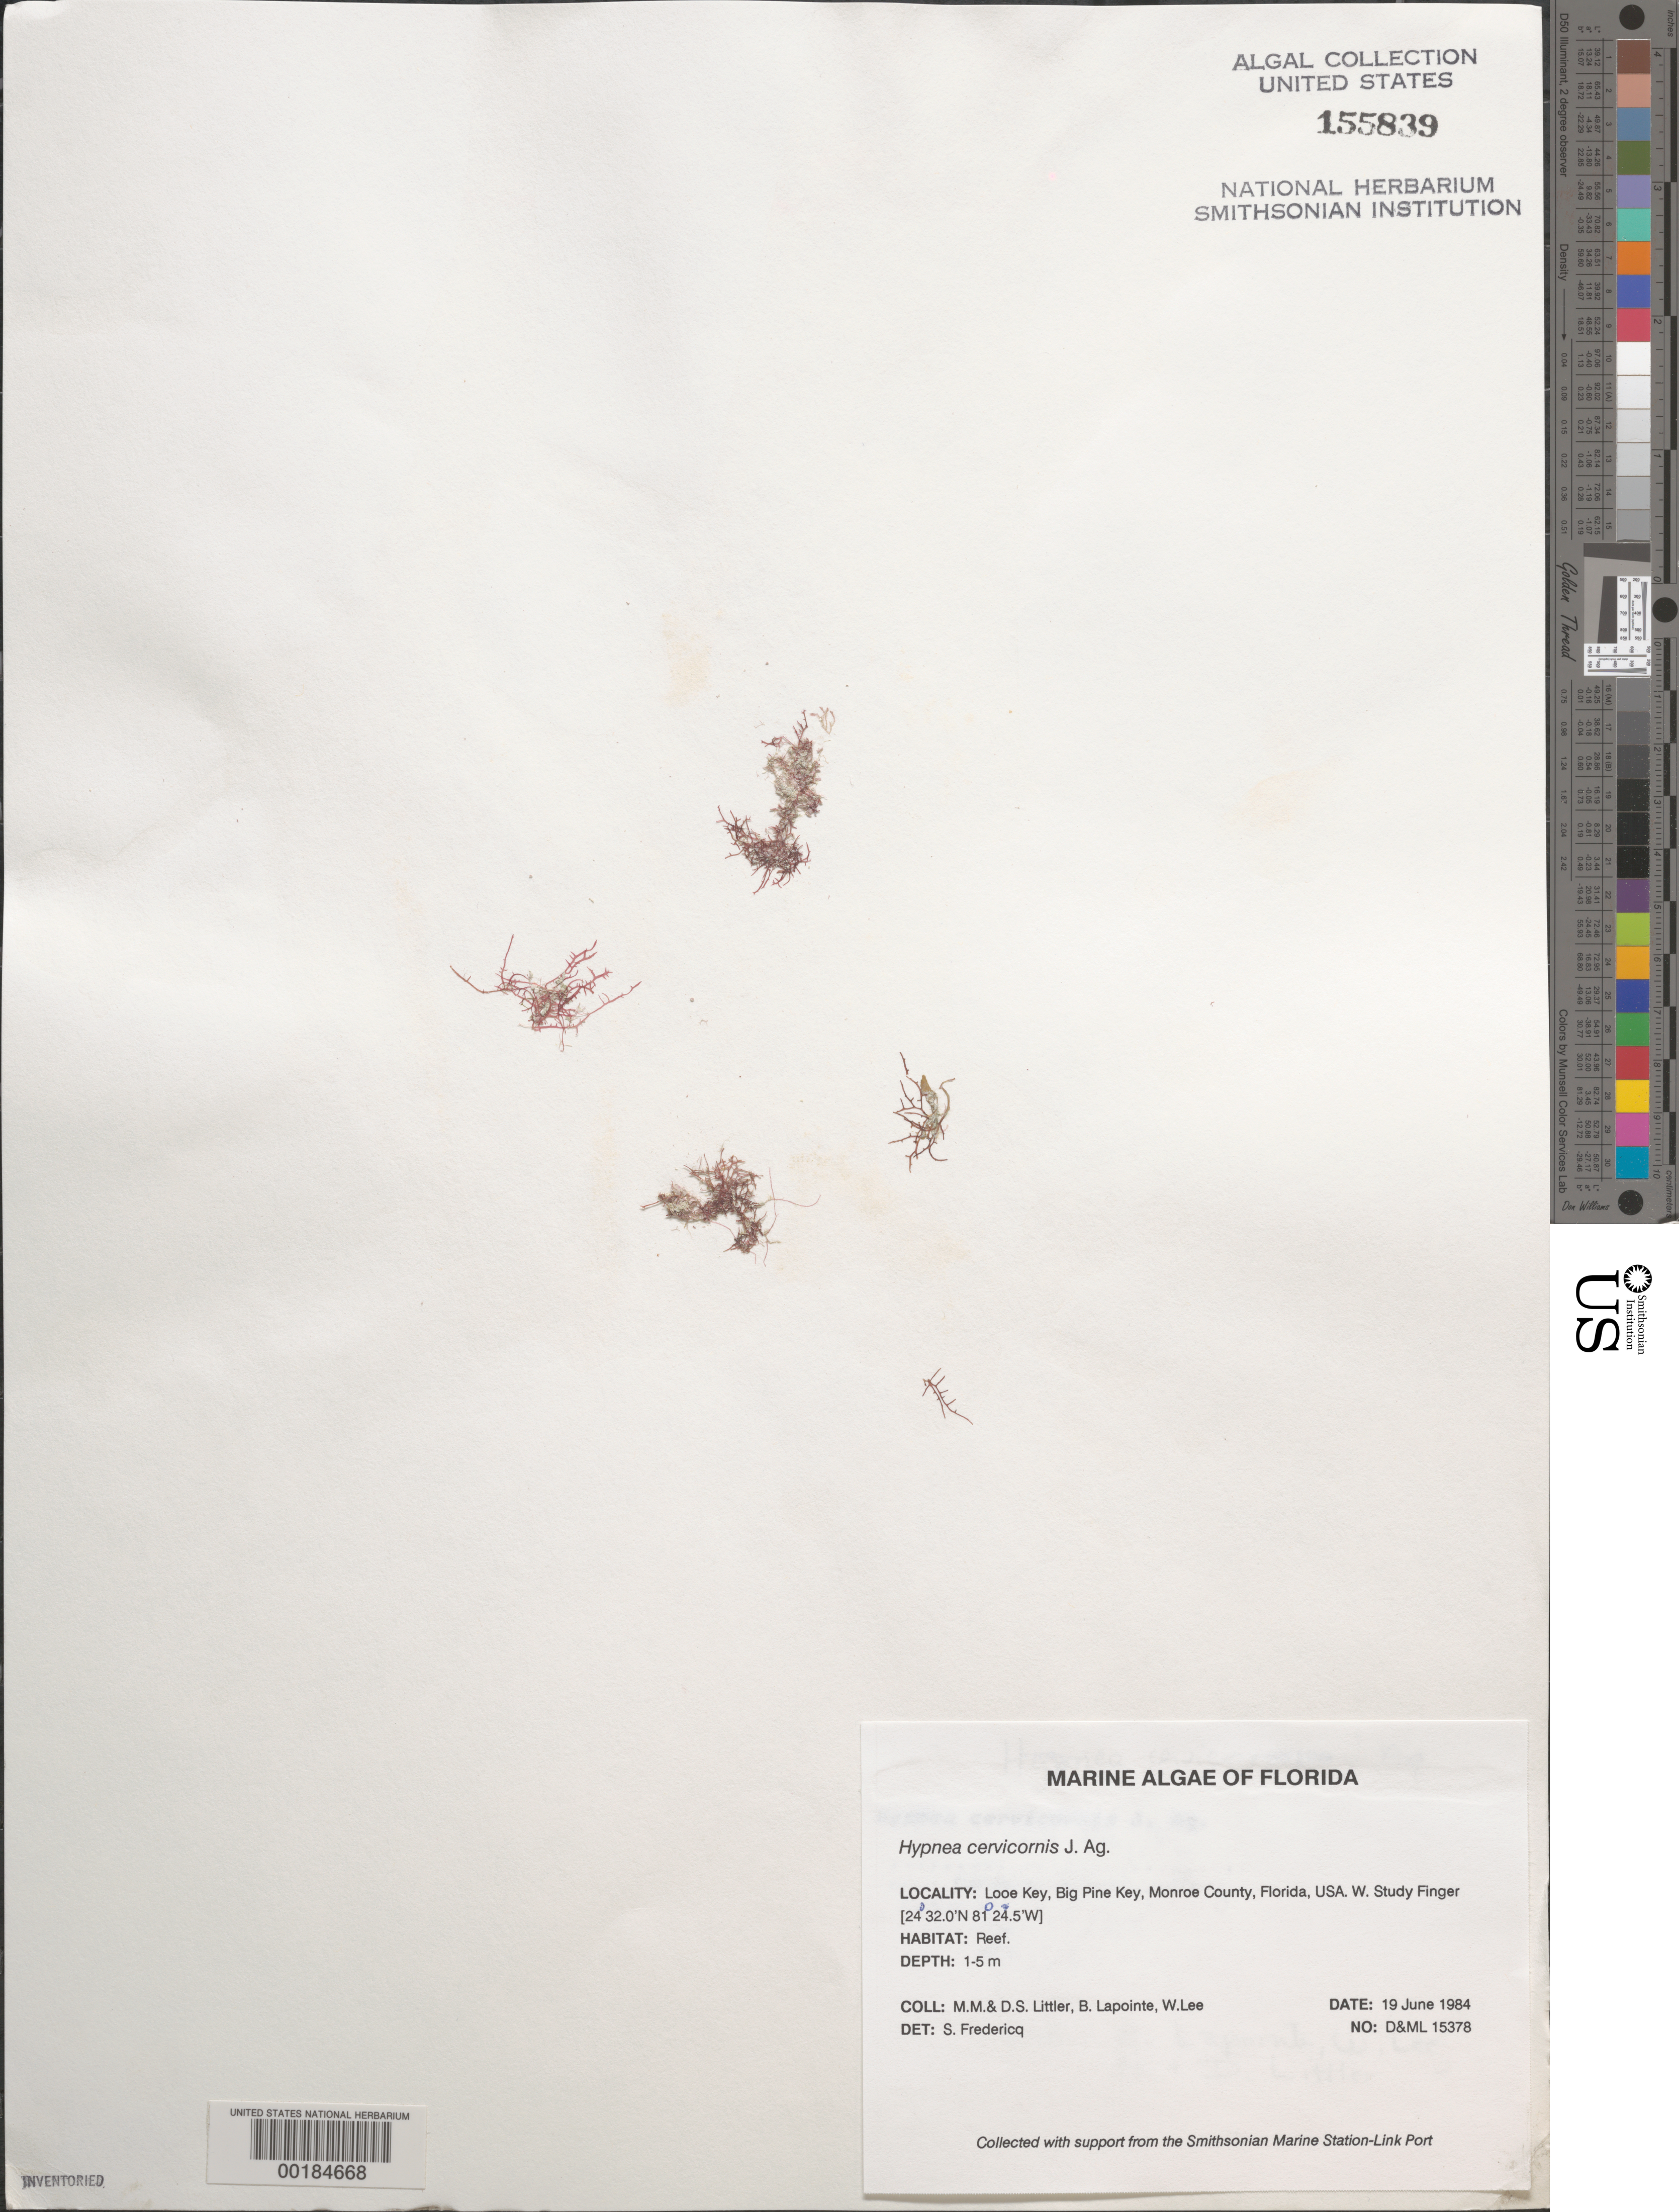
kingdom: Plantae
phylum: Rhodophyta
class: Florideophyceae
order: Gigartinales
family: Cystocloniaceae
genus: Hypnea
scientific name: Hypnea cervicornis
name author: J. Agardh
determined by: Fredericq, S.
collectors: M. M. Littler, D. S. Littler, B. Lapointe & W. Lee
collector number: D&ML 15378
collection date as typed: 19 Jun 1984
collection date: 1984-06-19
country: United States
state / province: Florida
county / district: Monroe County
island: Looe Key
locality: Near Big Pine Key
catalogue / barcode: US 155839